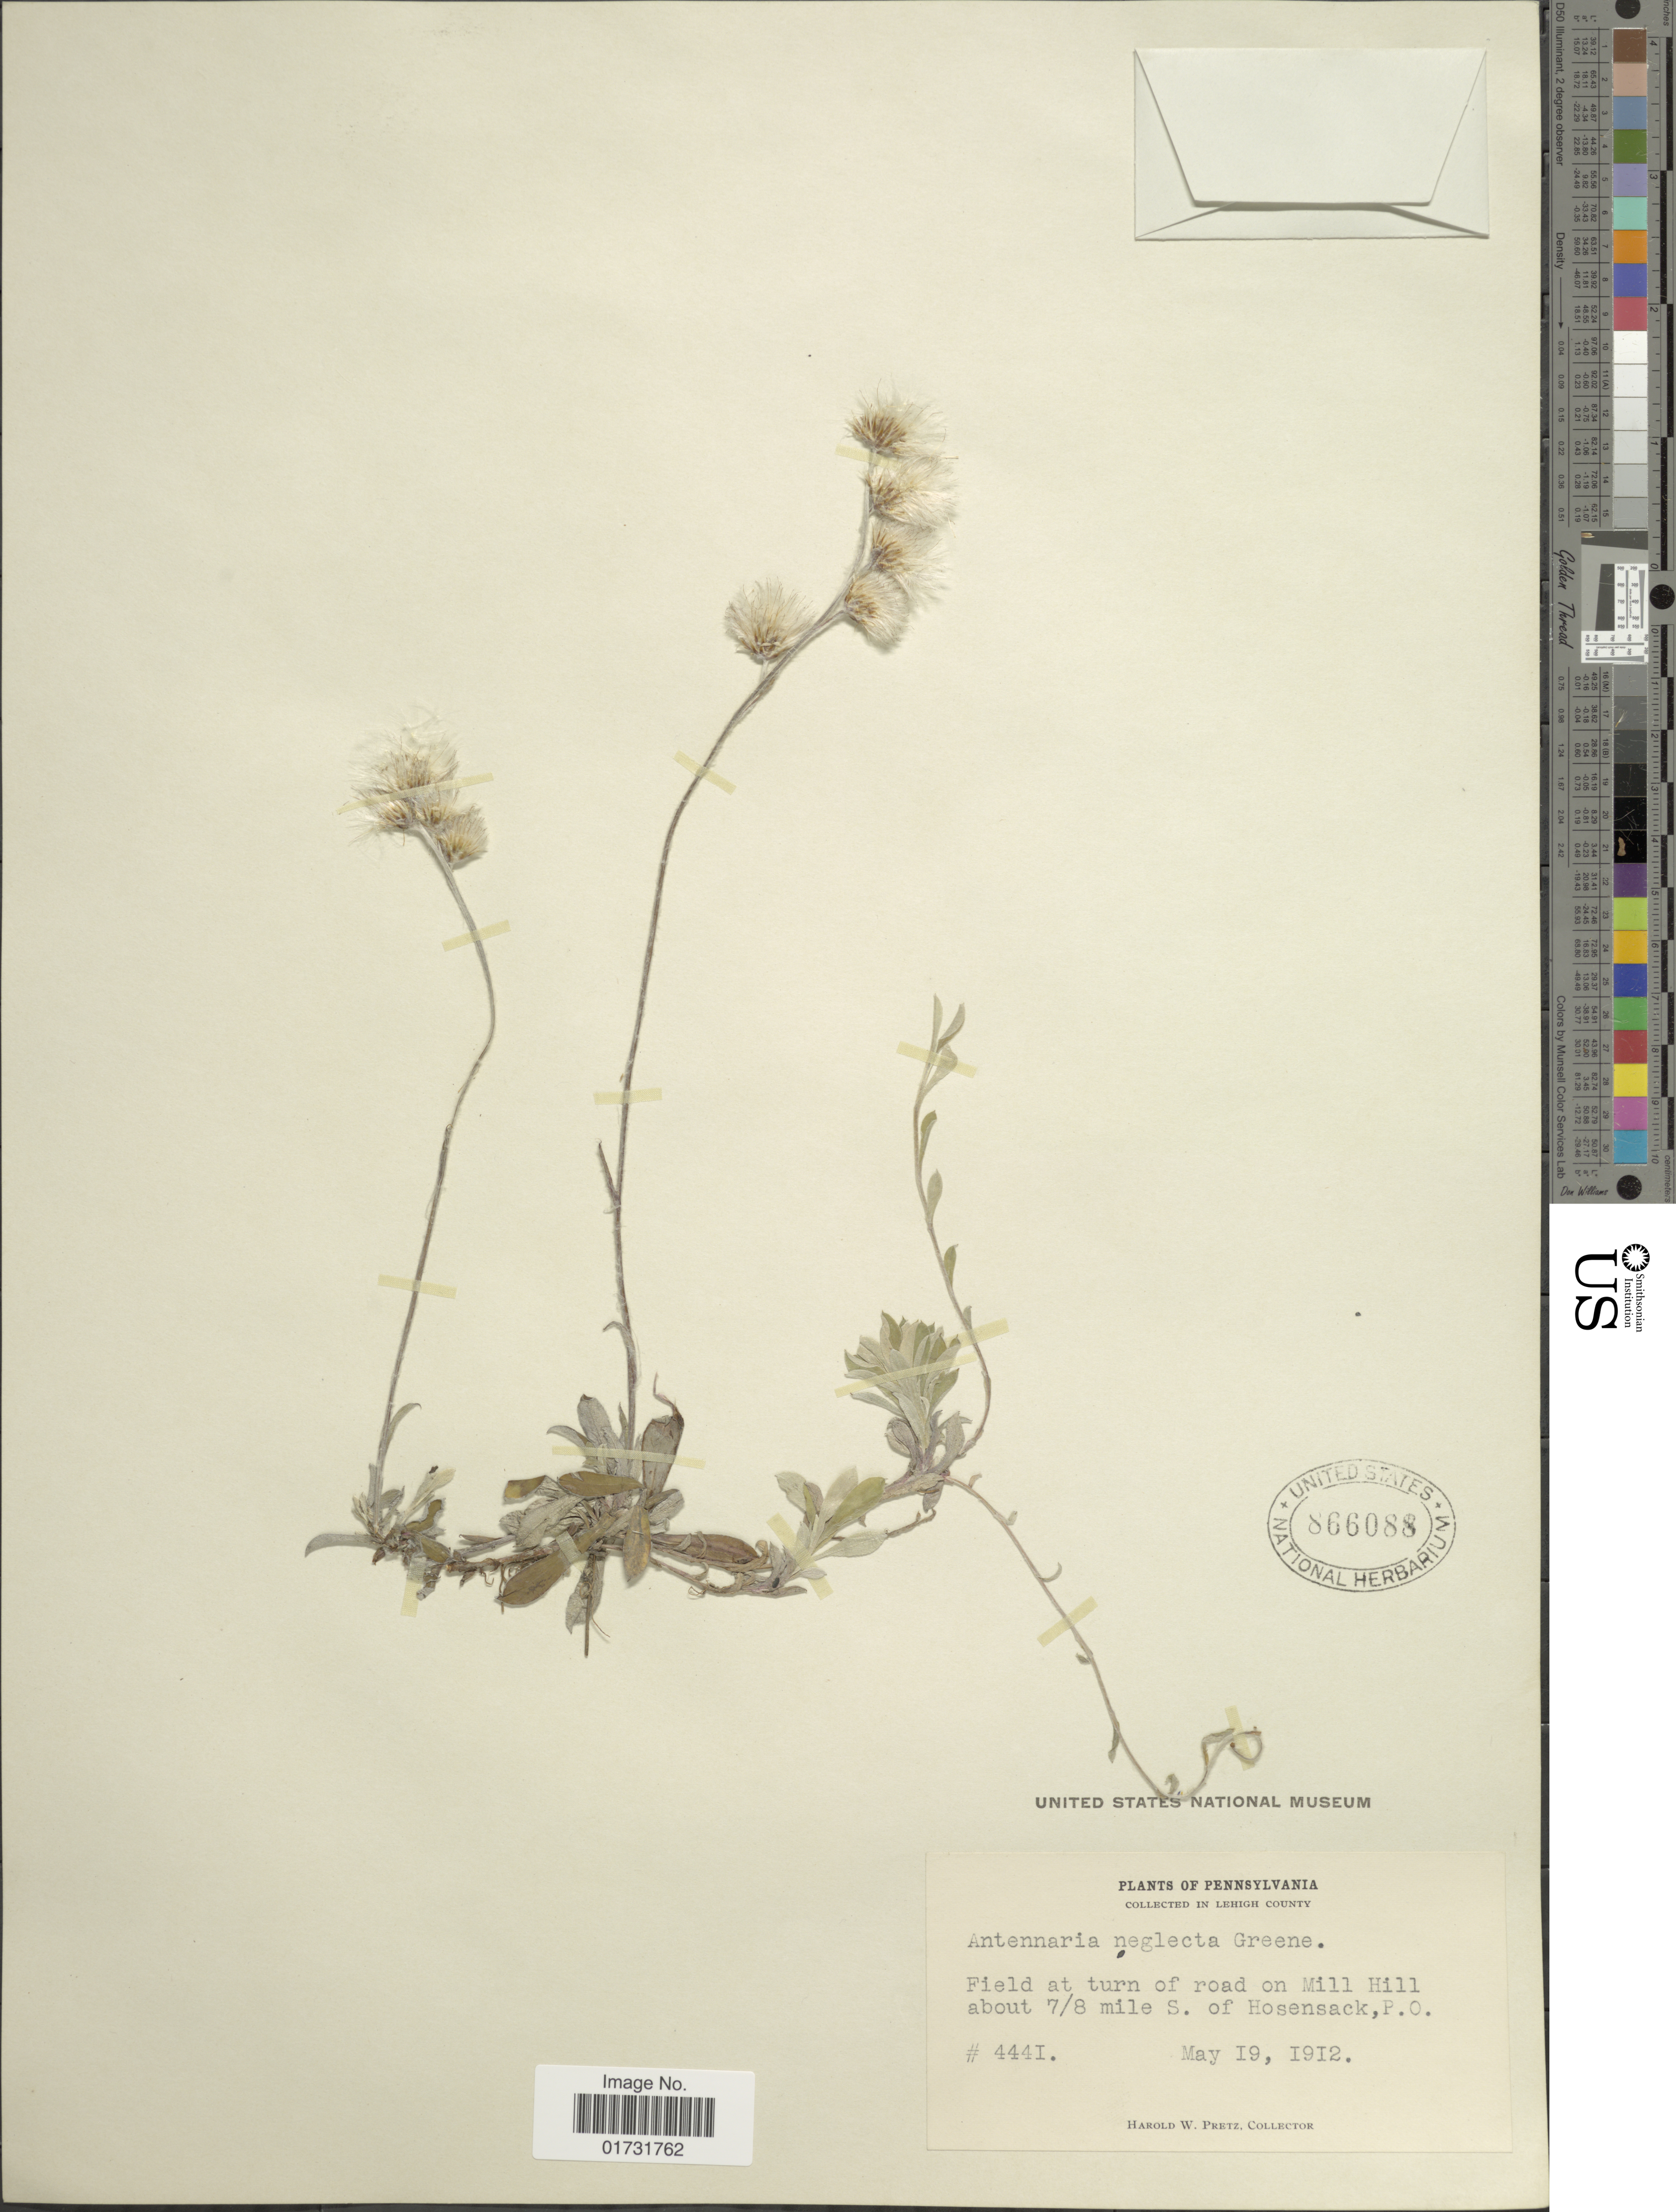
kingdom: Plantae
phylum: Tracheophyta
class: Magnoliopsida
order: Asterales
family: Asteraceae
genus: Antennaria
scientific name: Antennaria neglecta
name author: Greene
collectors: H. W. Pretz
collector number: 4441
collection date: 1912-05-19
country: United States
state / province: Pennsylvania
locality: Lehigh County. at turn of road on Mill Hill about 7/8 mile S. of Hosensack, P.O.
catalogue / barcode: US 866088